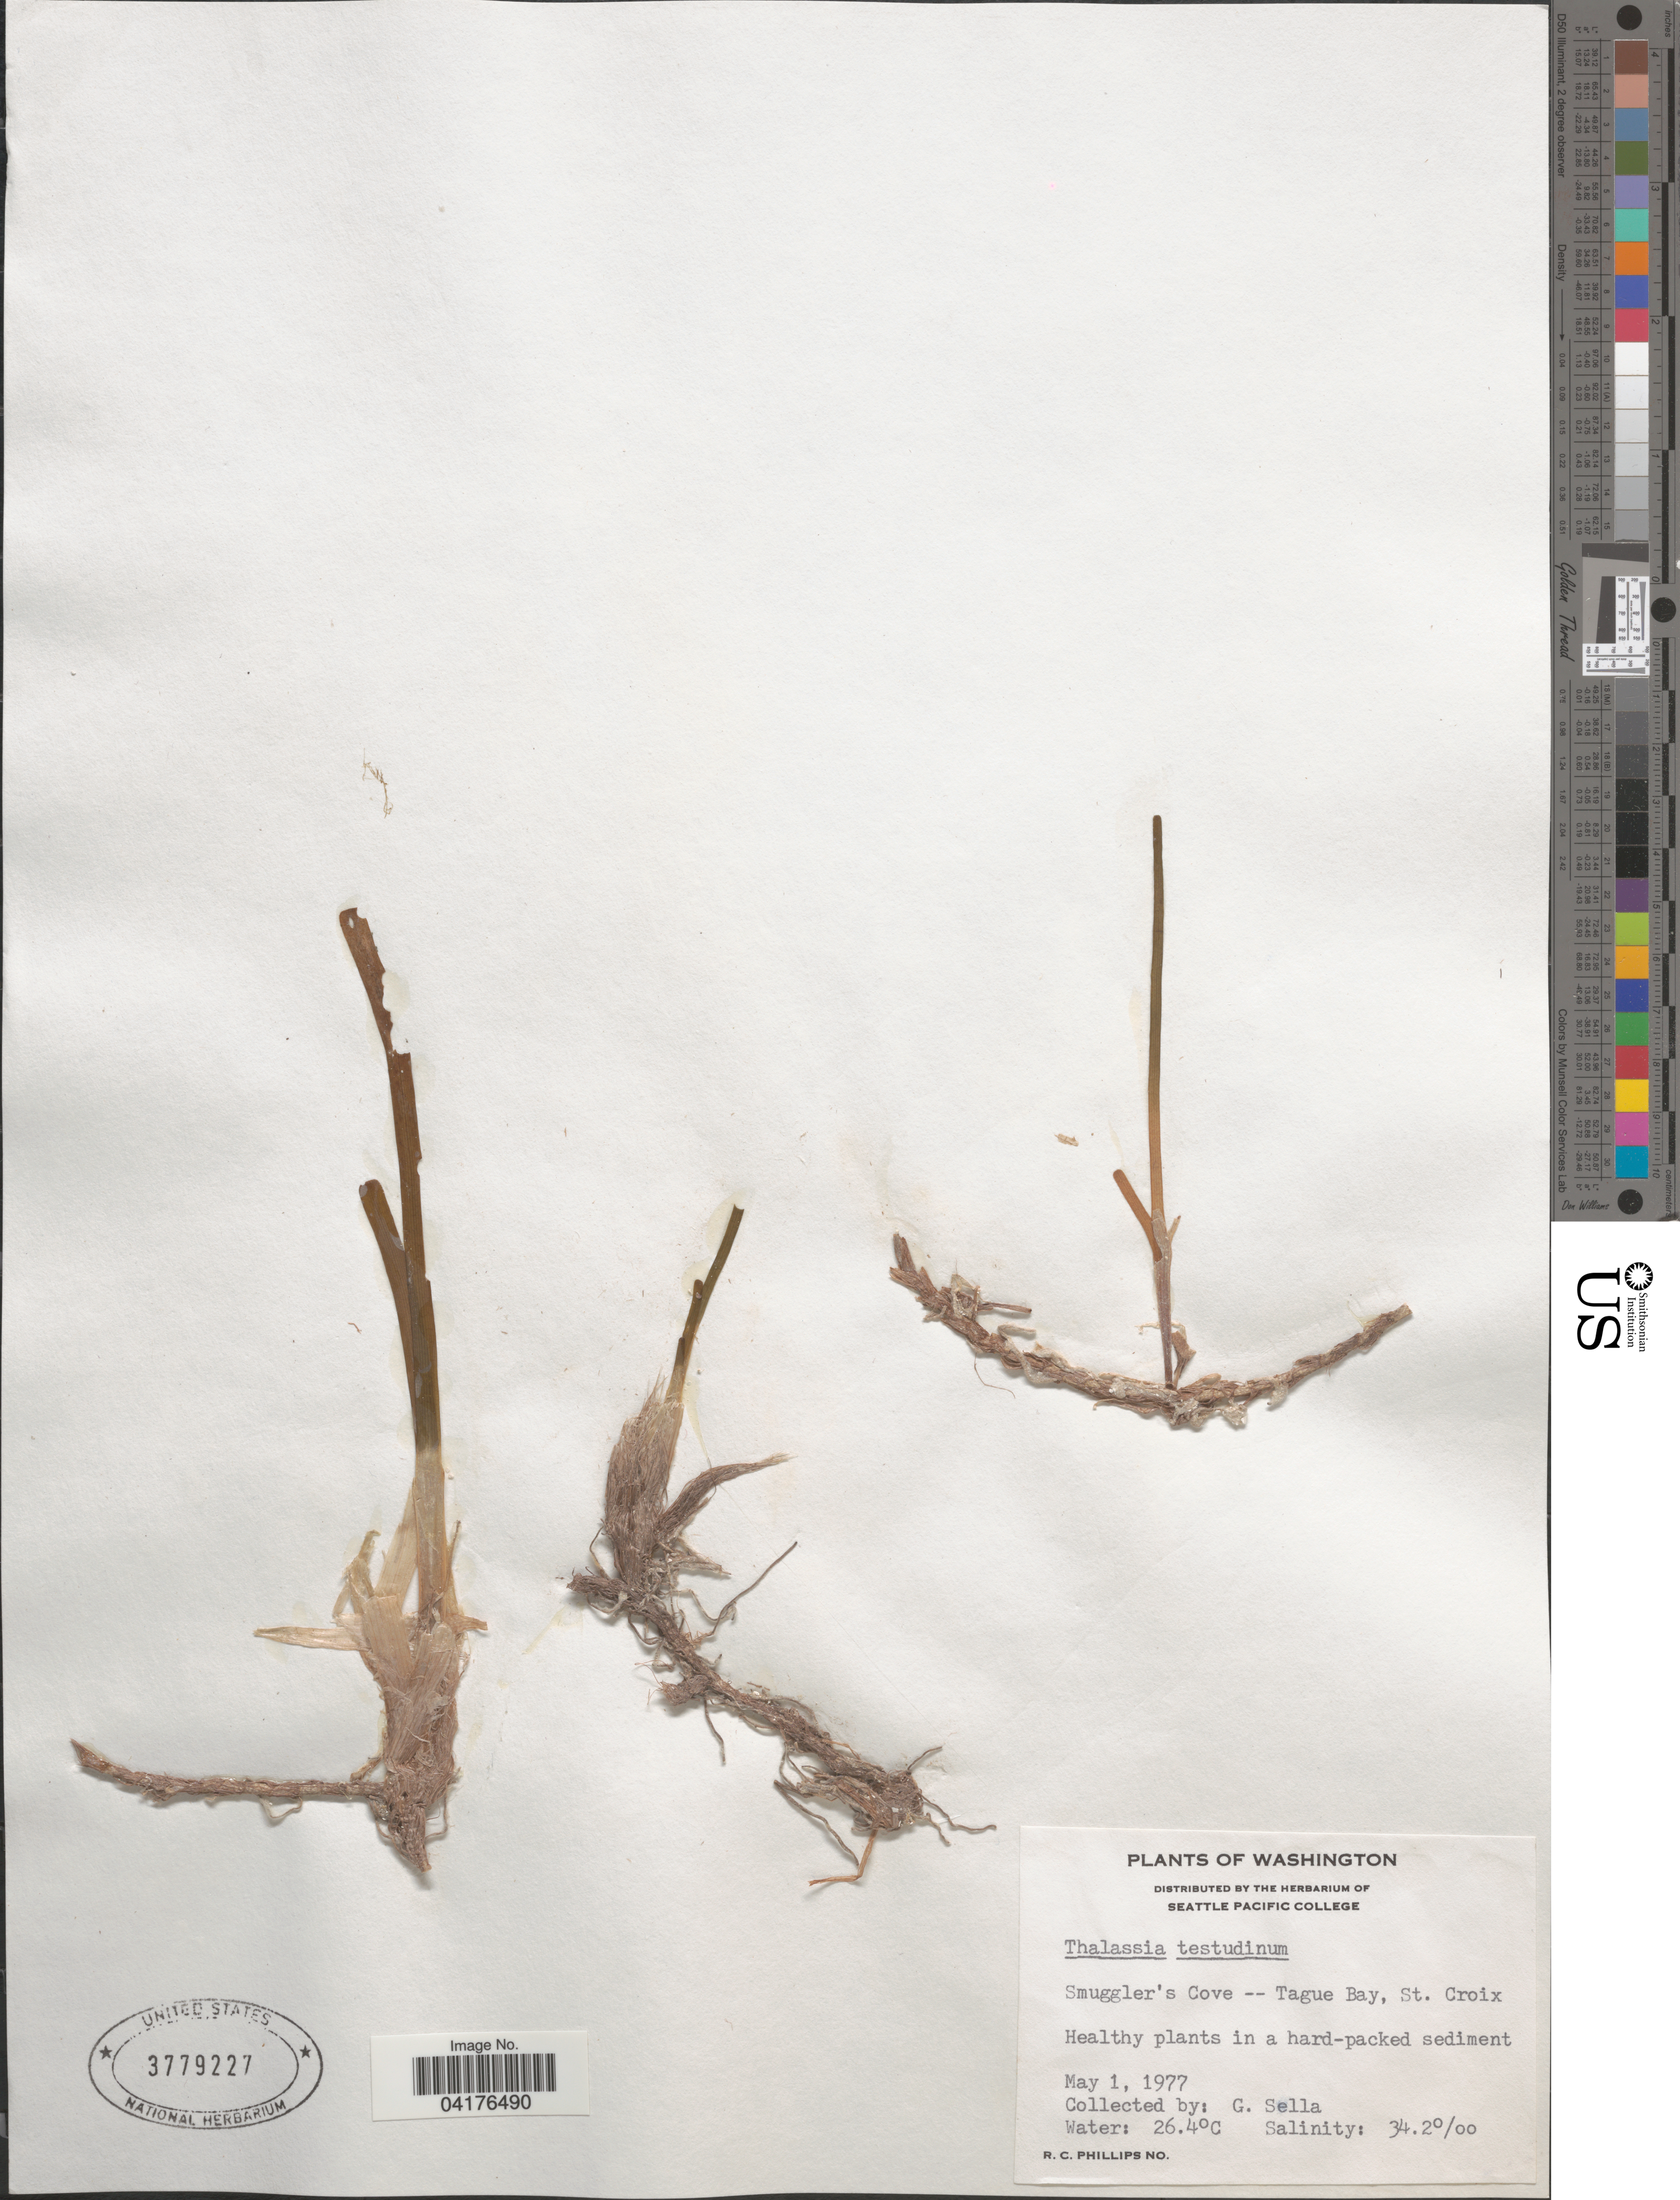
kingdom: Plantae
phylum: Tracheophyta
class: Liliopsida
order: Alismatales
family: Hydrocharitaceae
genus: Thalassia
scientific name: Thalassia testudinum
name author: Banks & Sol. ex K.D. Koenig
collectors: G. Sella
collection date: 1977-05-01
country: U.S. Virgin Islands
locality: Smuggler's Cove -- Tague Bay, St. Croix.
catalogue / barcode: US 3779227